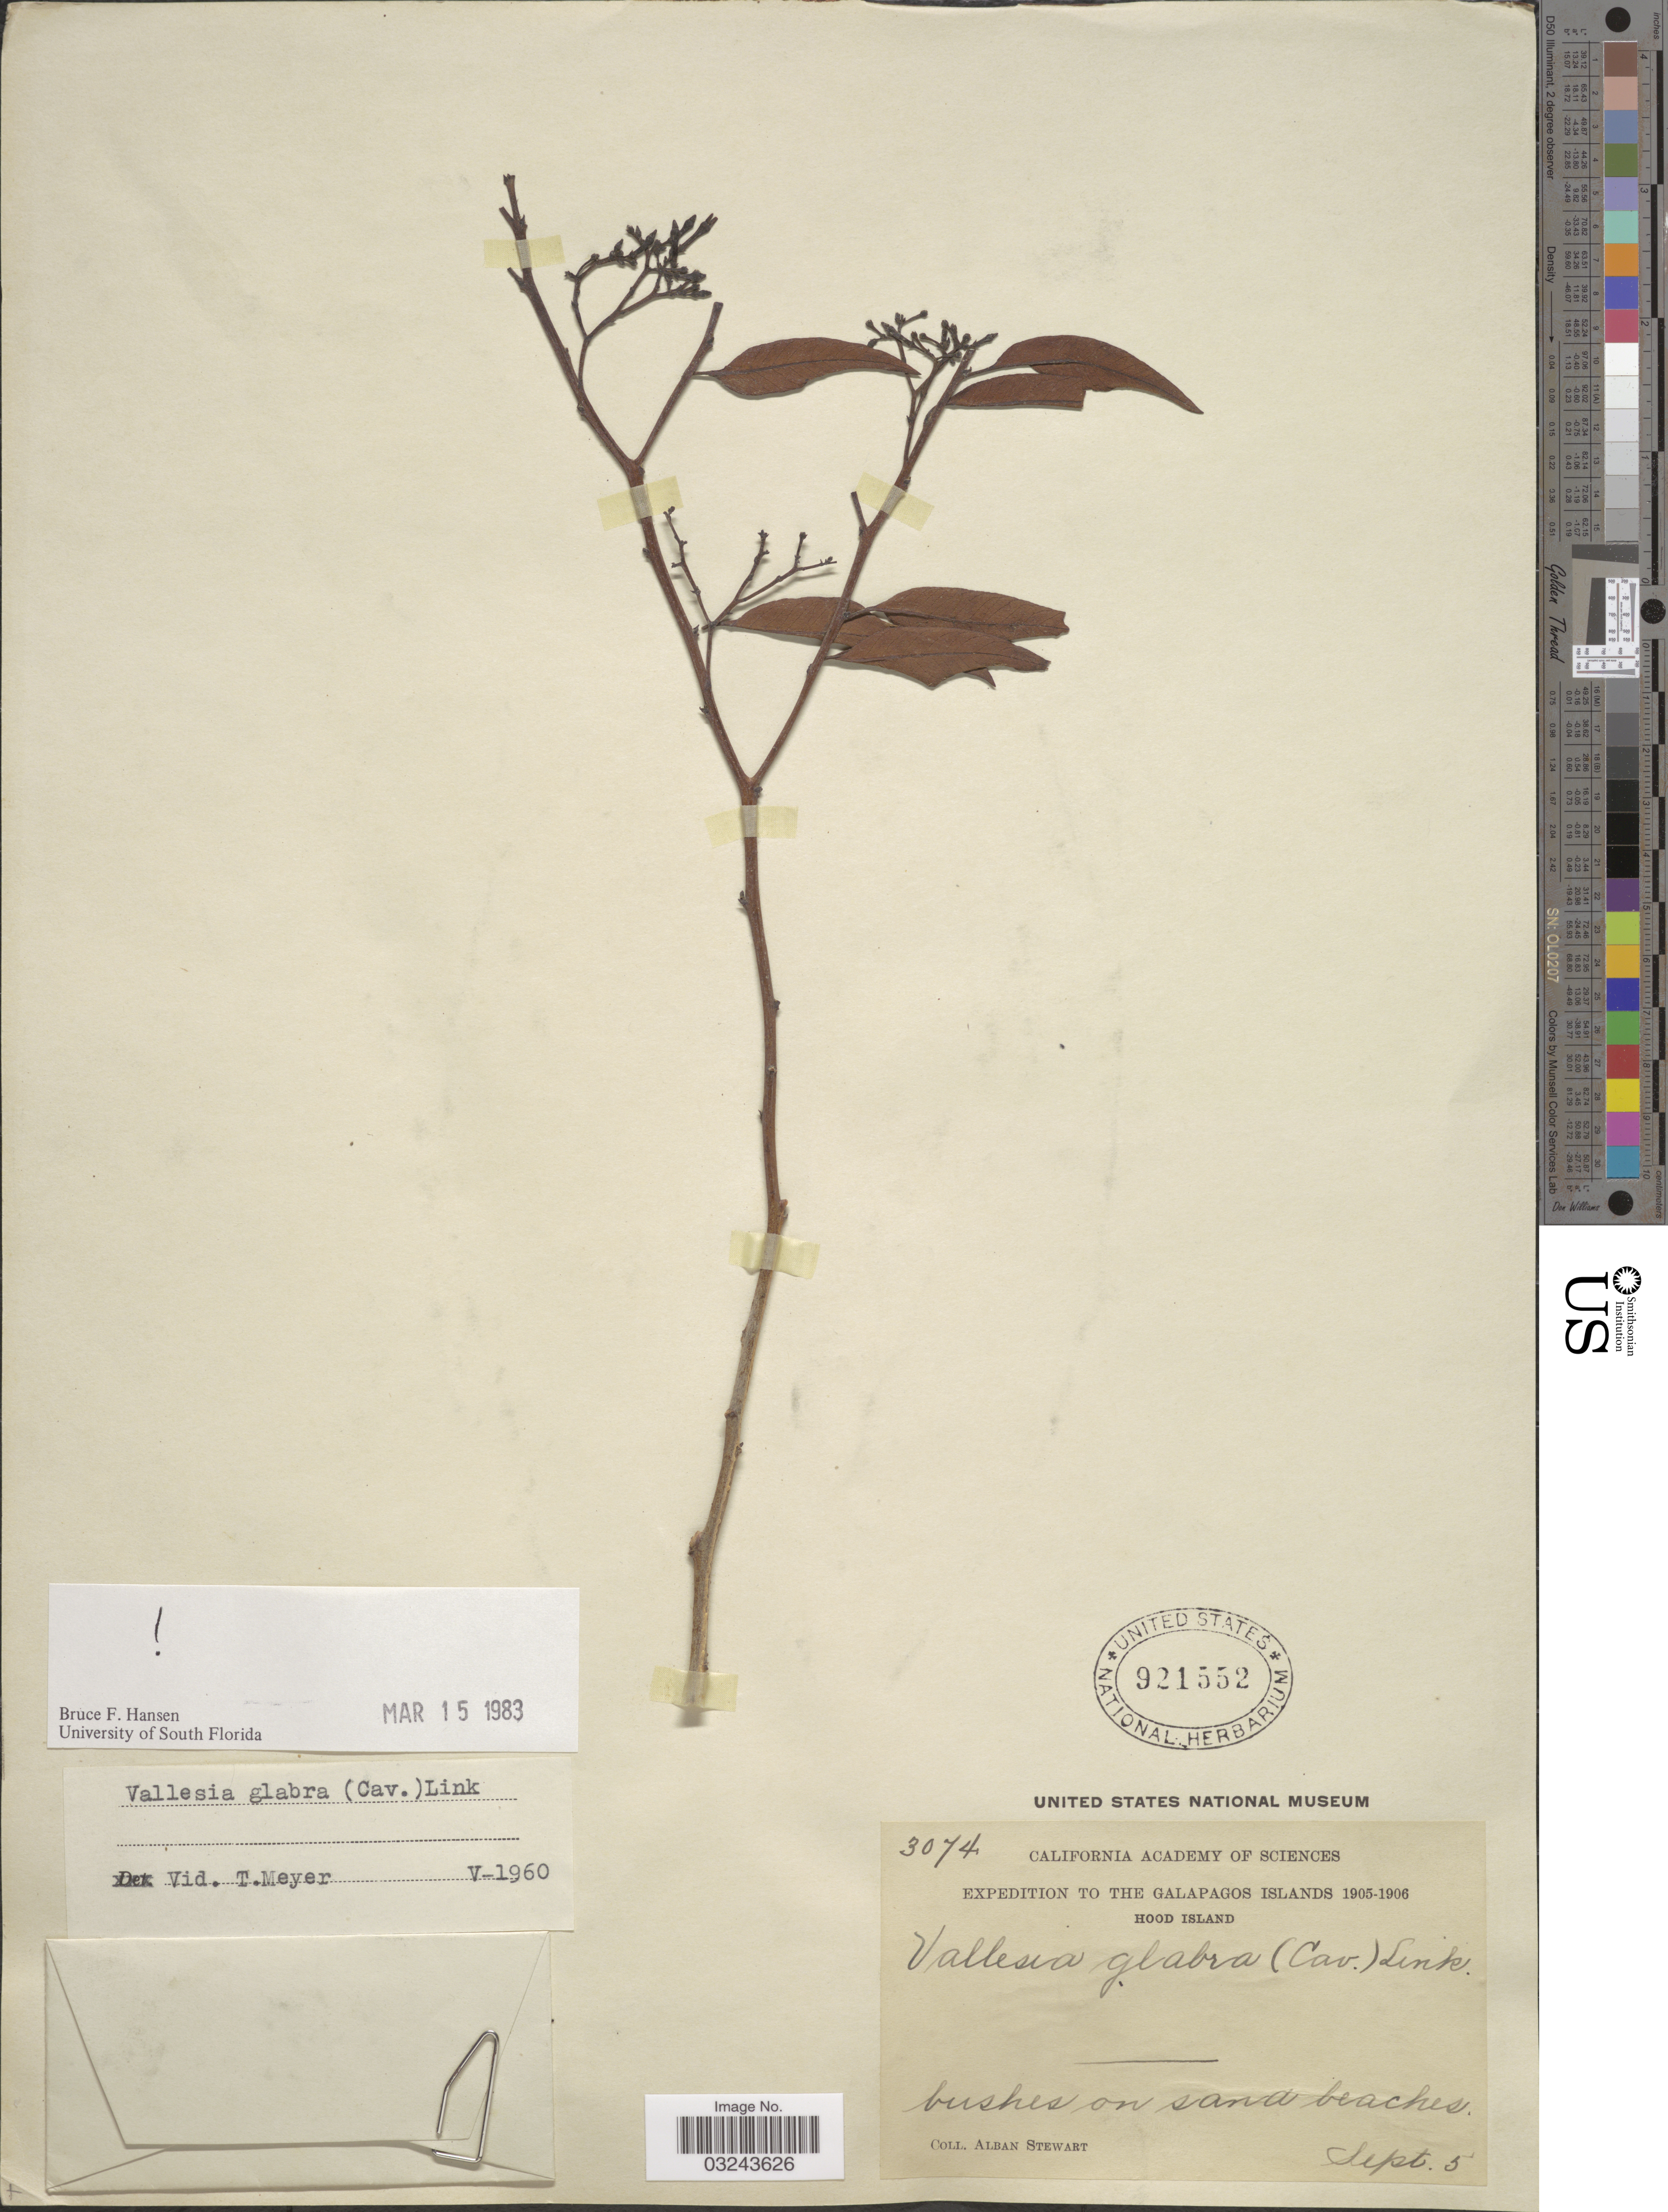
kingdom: Plantae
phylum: Tracheophyta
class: Magnoliopsida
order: Gentianales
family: Apocynaceae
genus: Vallesia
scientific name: Vallesia glabra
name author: (Cav.) Link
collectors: A. Stewart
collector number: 3074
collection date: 1905-09-05/1906-09-05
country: Ecuador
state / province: Colón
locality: The Galapagos Islands, Hood Island.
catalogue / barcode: US 921552